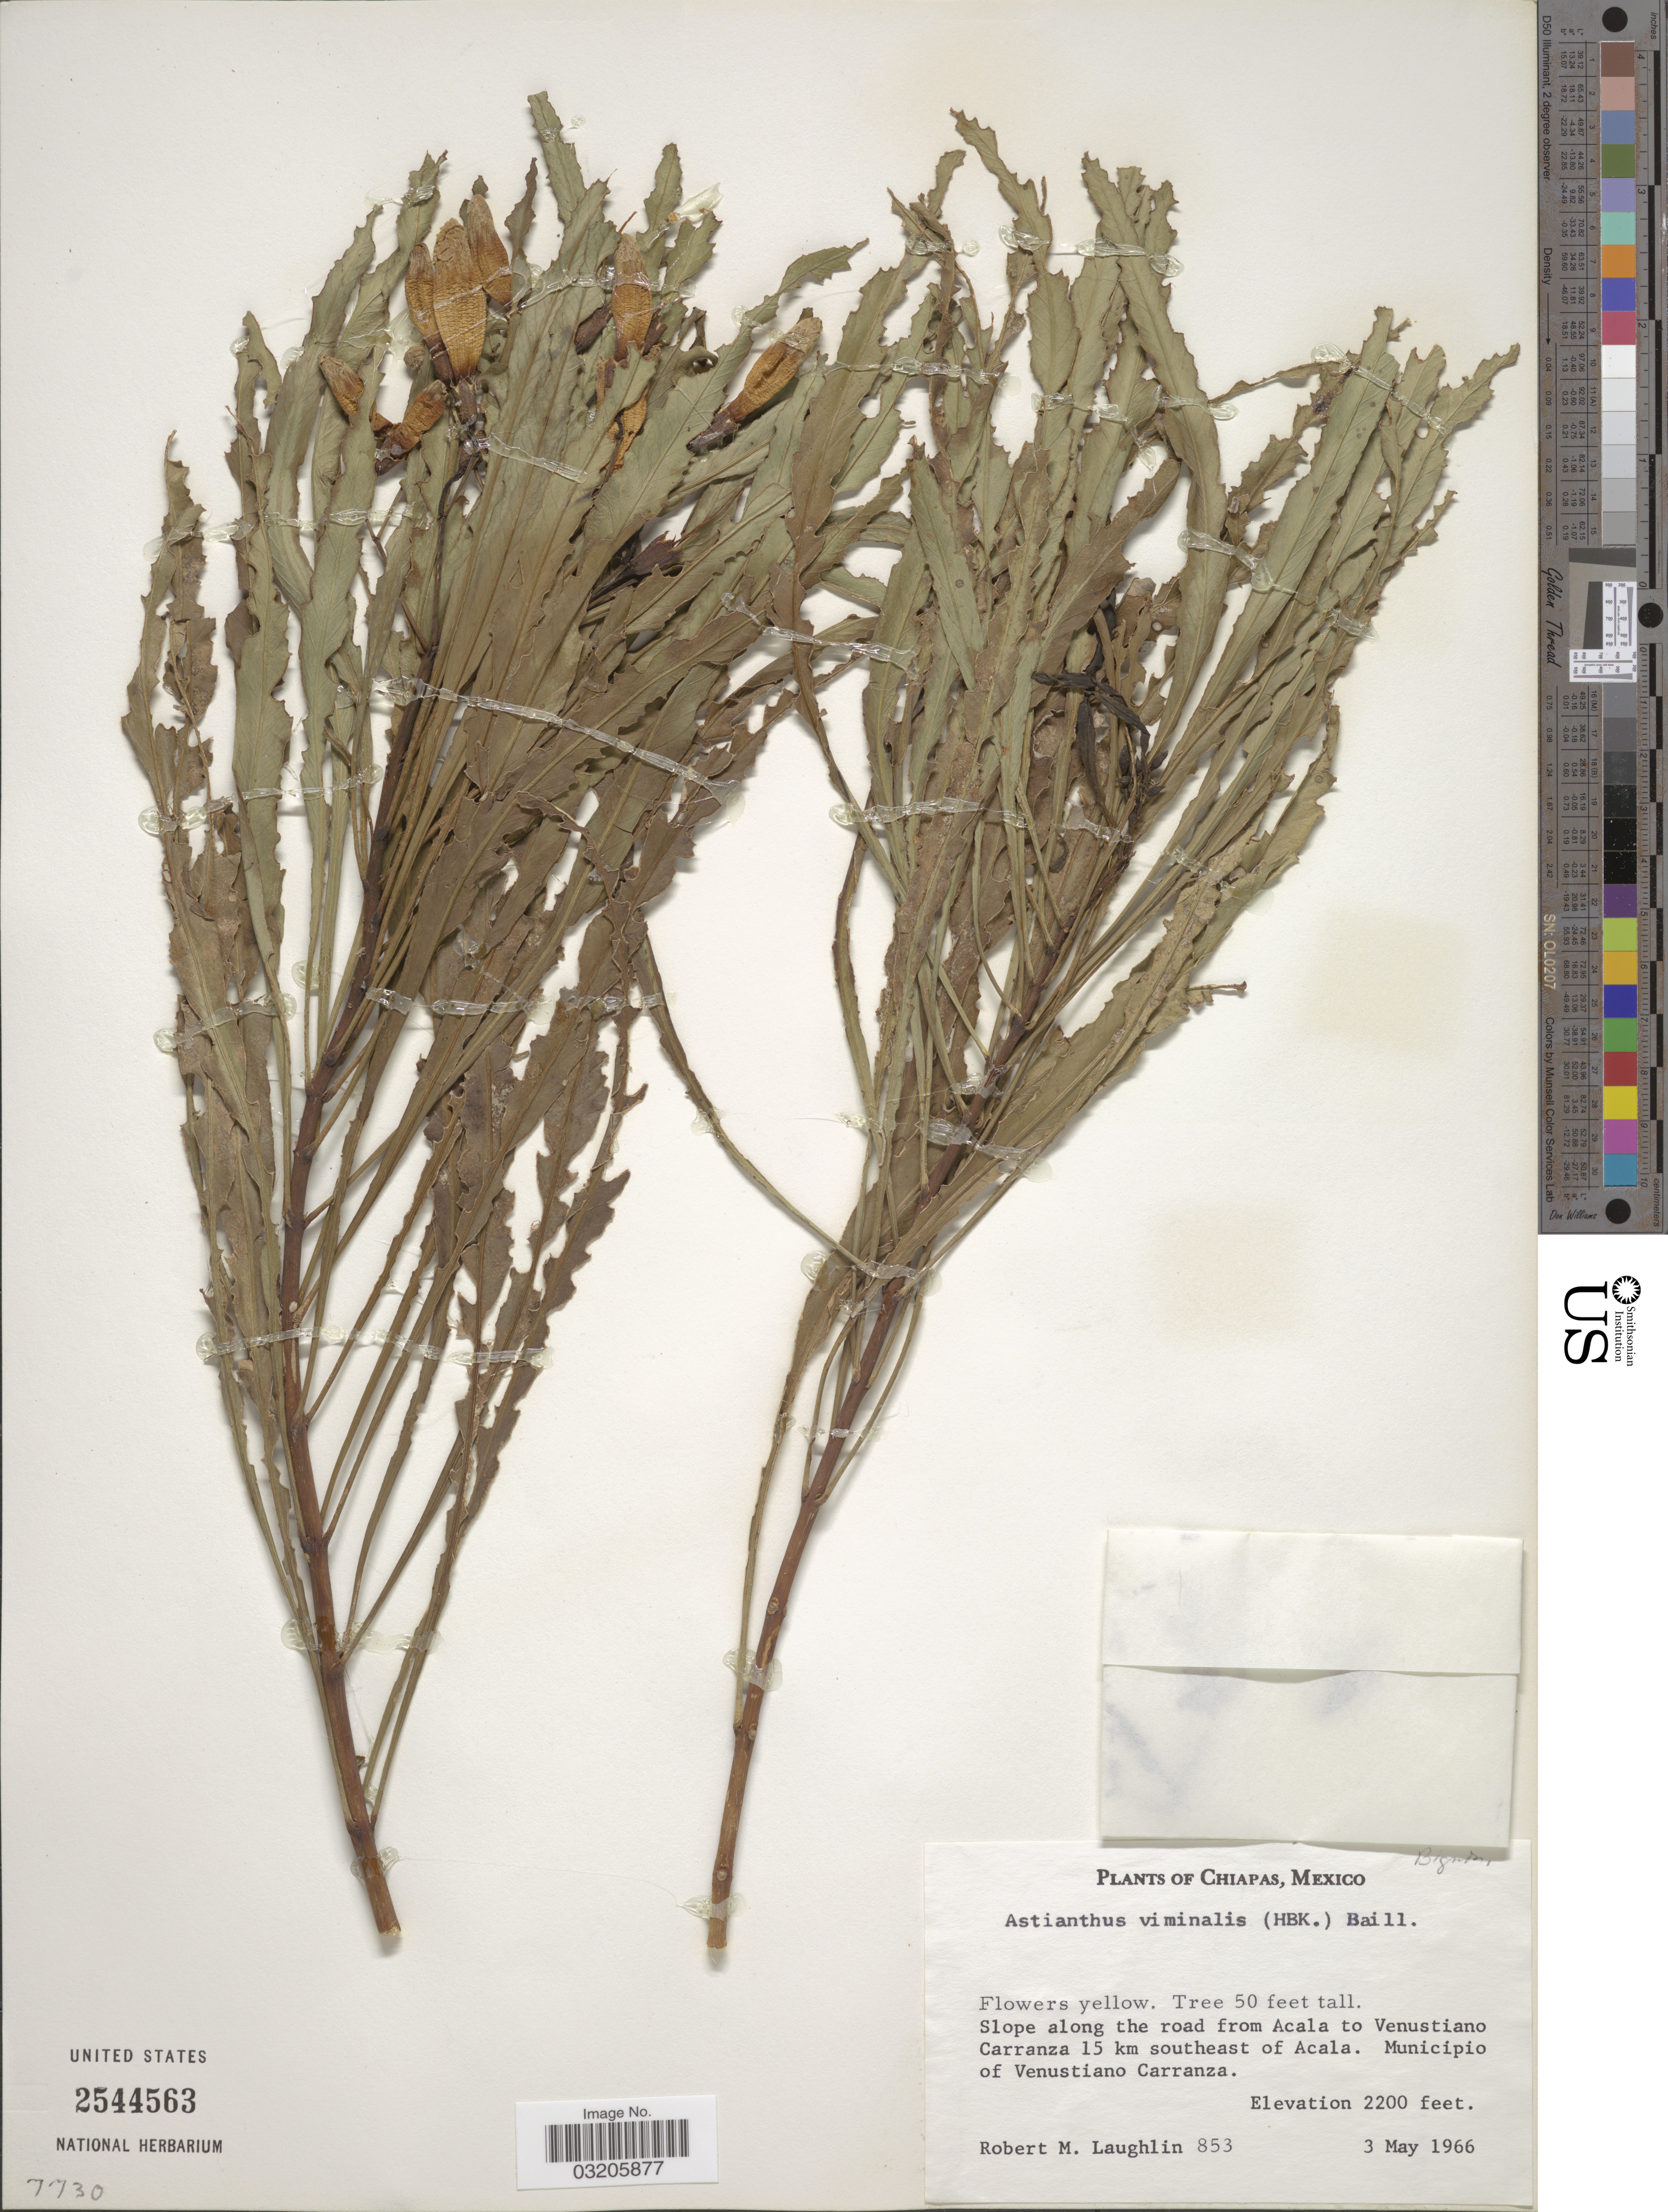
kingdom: Plantae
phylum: Tracheophyta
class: Magnoliopsida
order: Lamiales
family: Bignoniaceae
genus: Astianthus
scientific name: Astianthus viminalis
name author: (Kunth) Baill.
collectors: R. M. Laughlin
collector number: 853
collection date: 1966-05-03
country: Mexico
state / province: Chiapas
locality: Slope along the road from Acala to Venustiano Carranza 15 km southeast of Acala. Município of Venustiano Carranza.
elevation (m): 671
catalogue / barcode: US 2544563